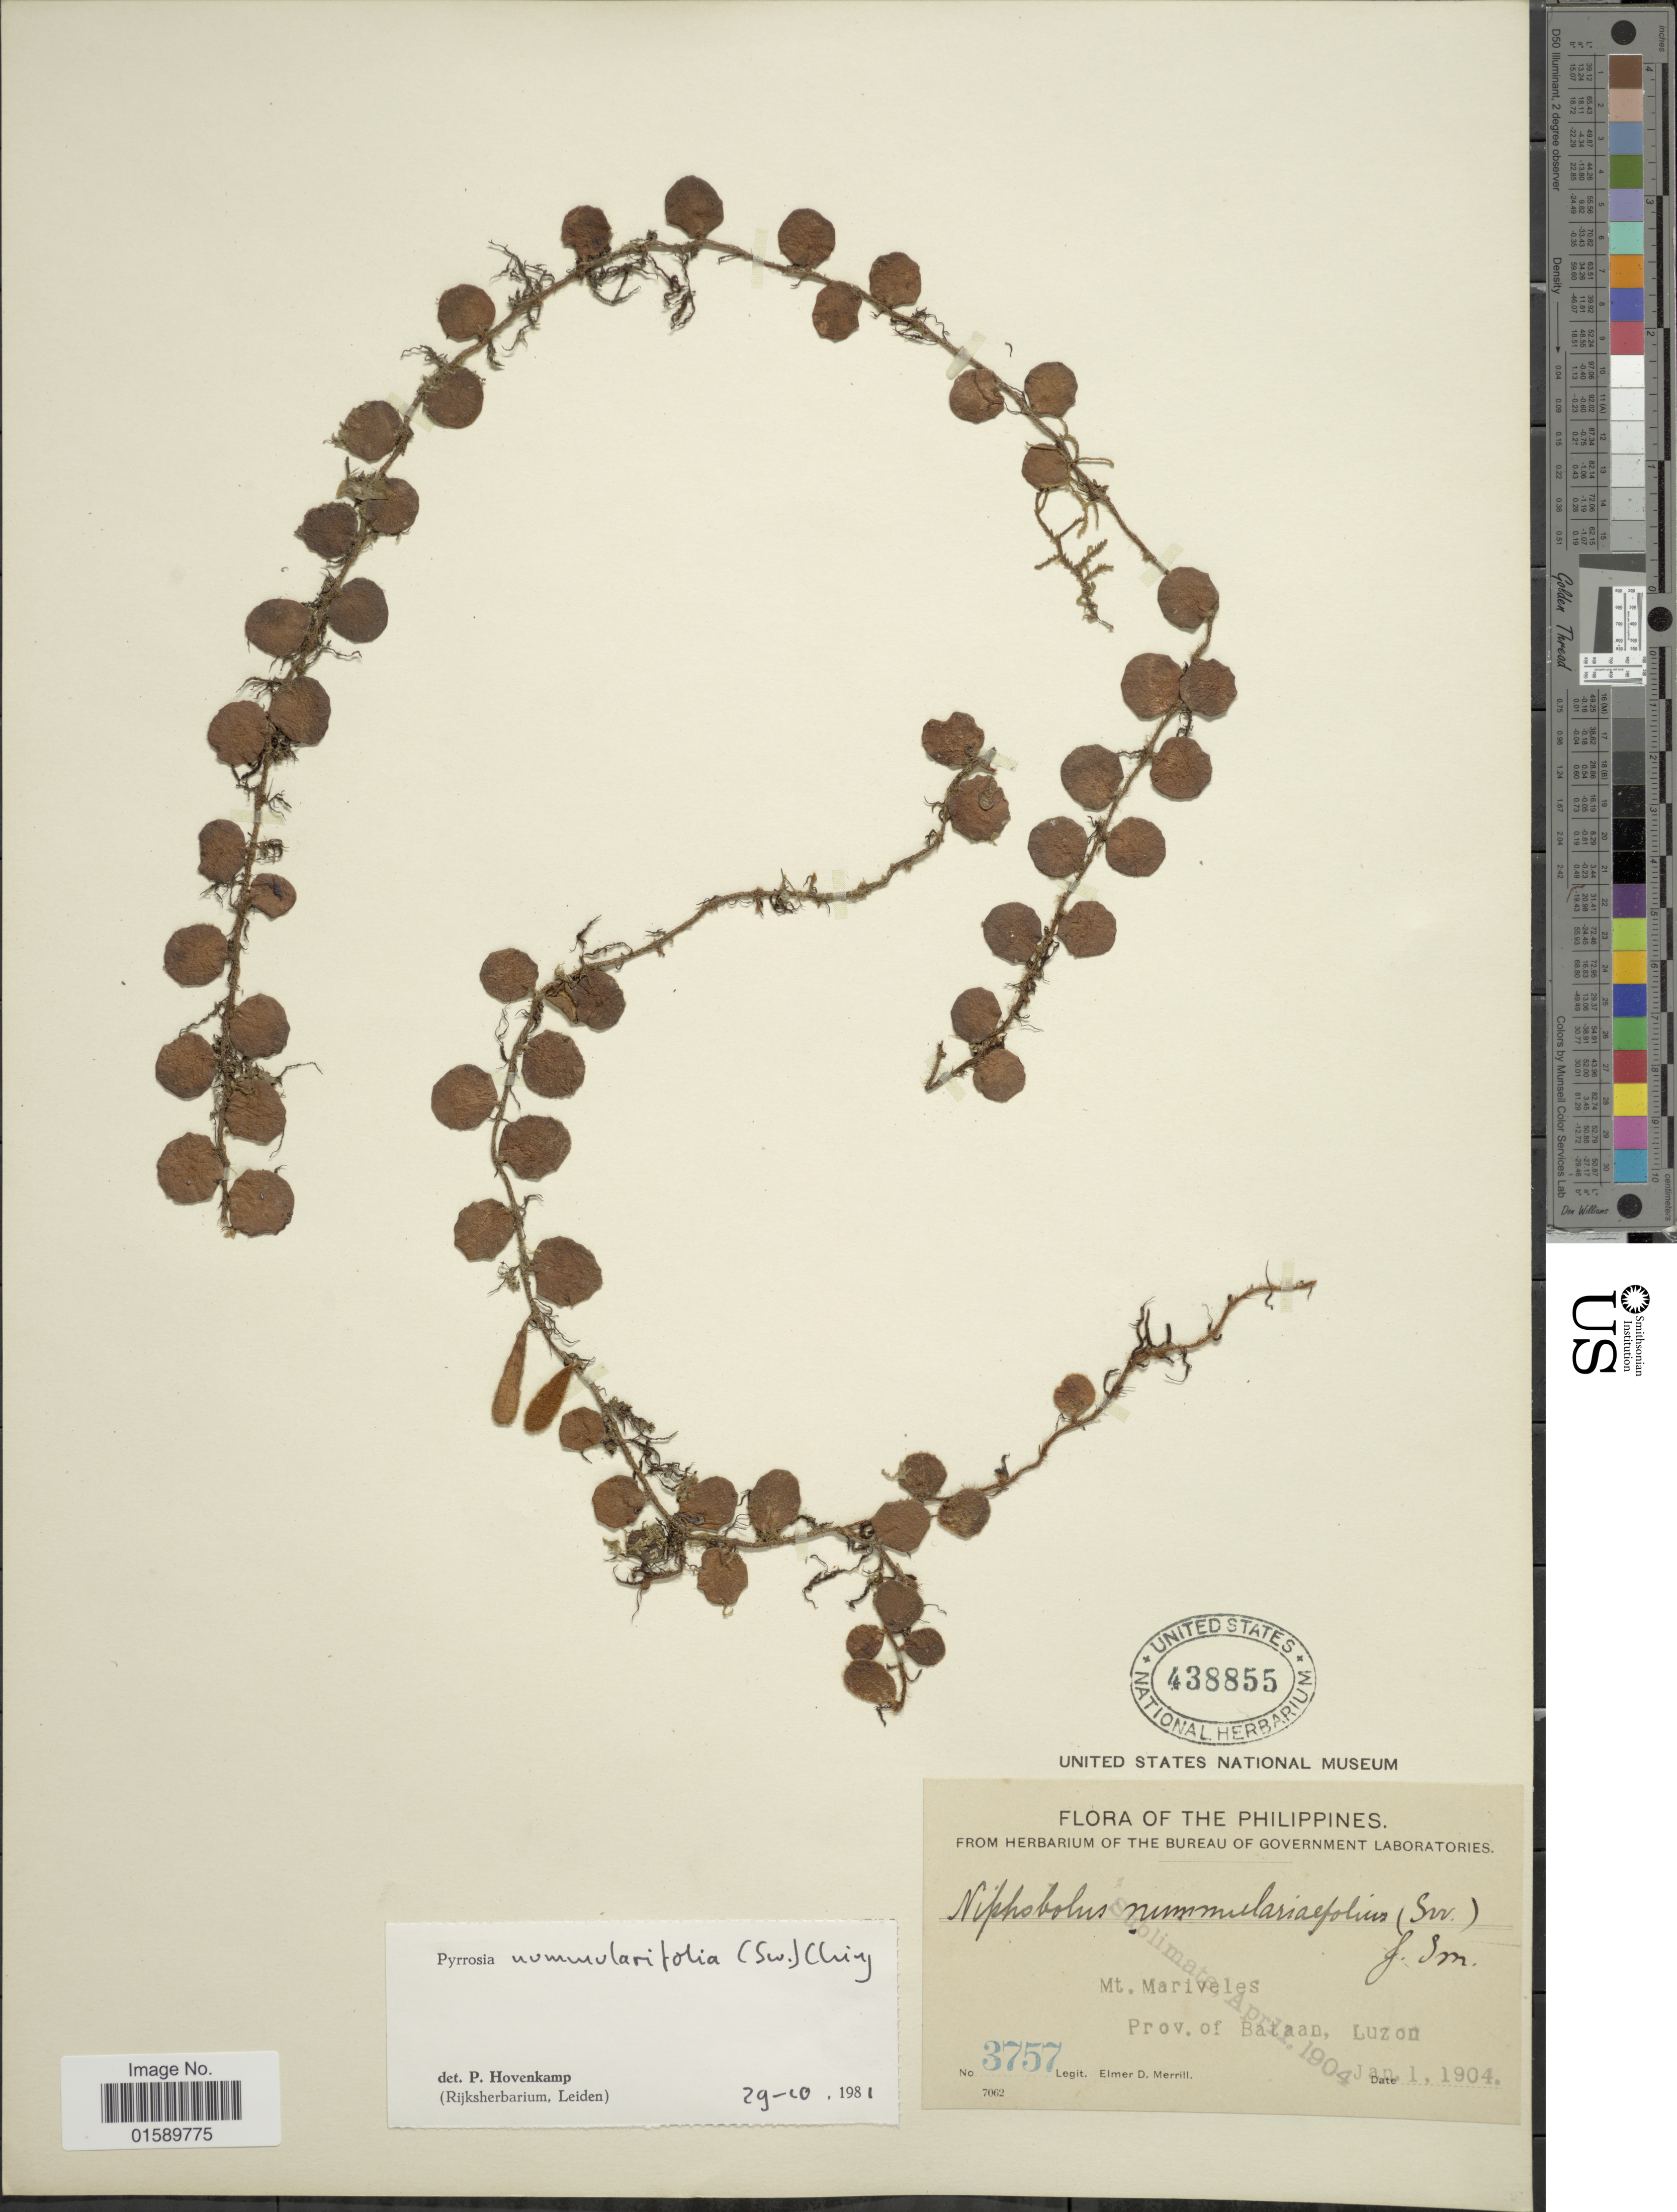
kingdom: Plantae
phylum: Tracheophyta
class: Polypodiopsida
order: Polypodiales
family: Polypodiaceae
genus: Pyrrosia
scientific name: Pyrrosia nummularifolia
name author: (Sw.) Ching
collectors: E. D. Merrill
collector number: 3757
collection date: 1904-01-01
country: Philippines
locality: Mt. Mariveles, Prov. of Bataan, Luzon.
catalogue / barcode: US 438855